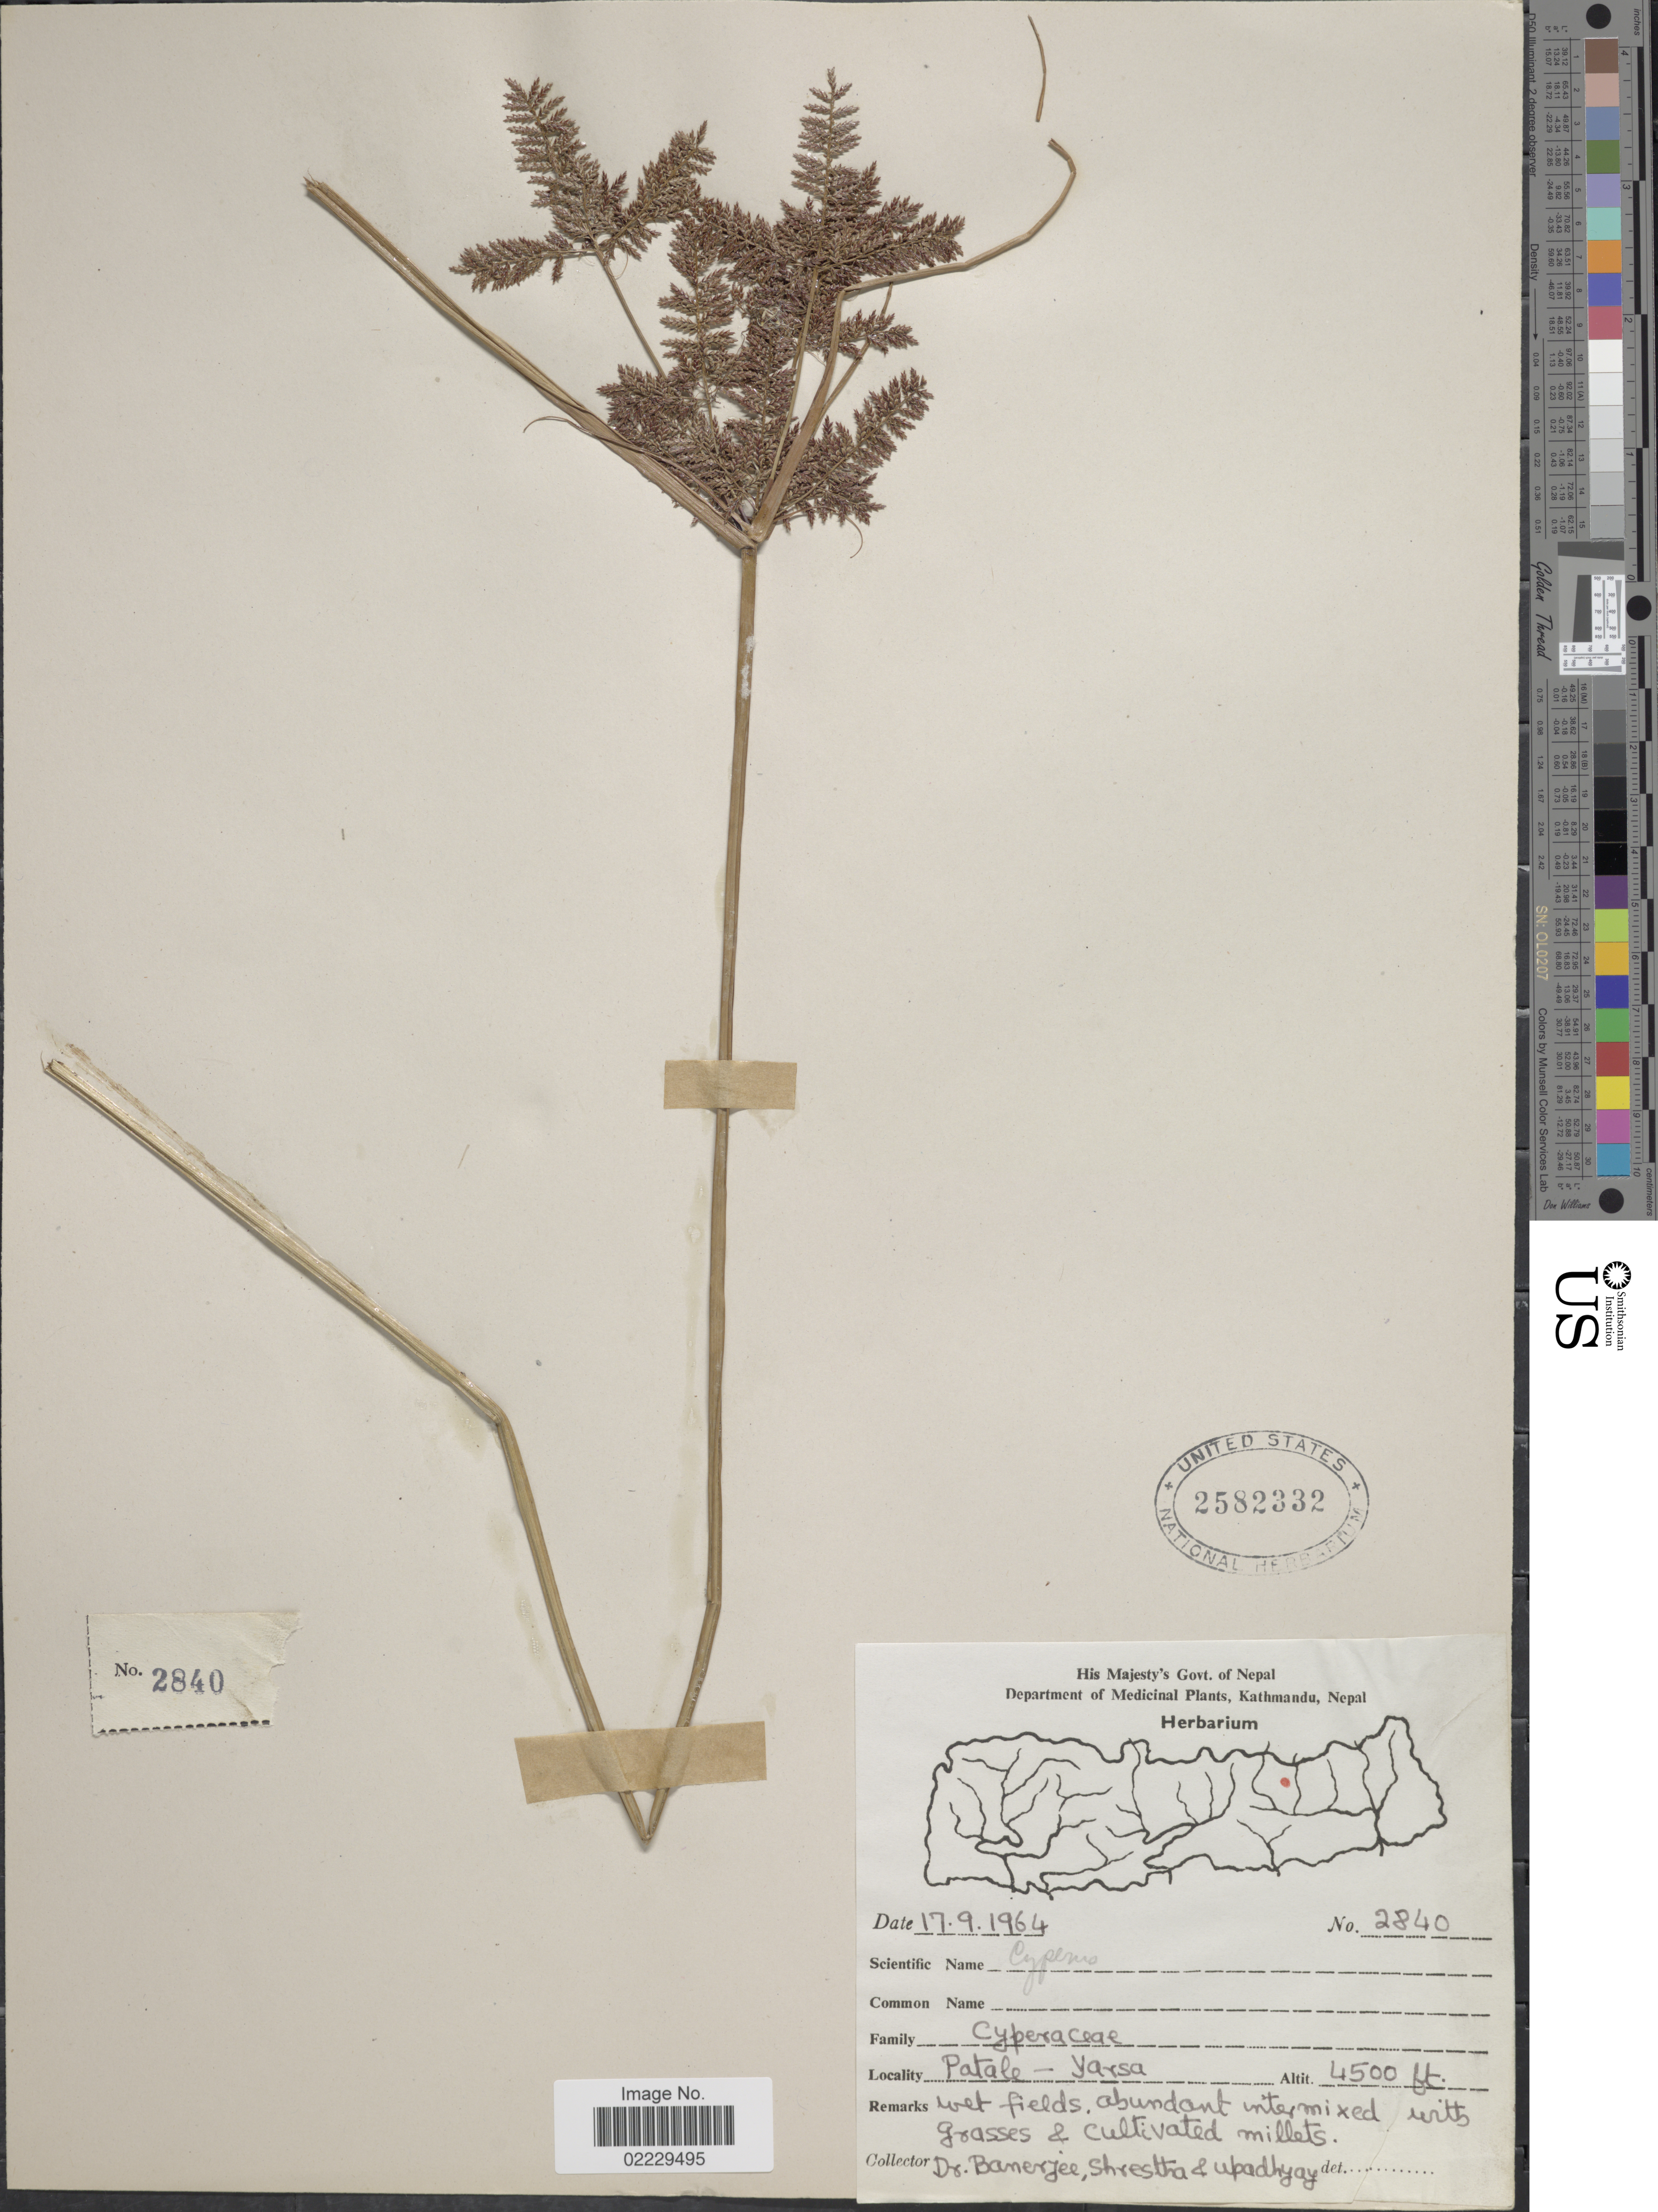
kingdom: Plantae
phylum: Tracheophyta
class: Liliopsida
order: Poales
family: Cyperaceae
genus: Cyperus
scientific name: Cyperus sp.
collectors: -. Banerjee, -. Shrestha & Upadhyay, --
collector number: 3950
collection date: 1964-09-17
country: Nepal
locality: Patale - Yarsa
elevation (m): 1372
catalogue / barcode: US 2582332